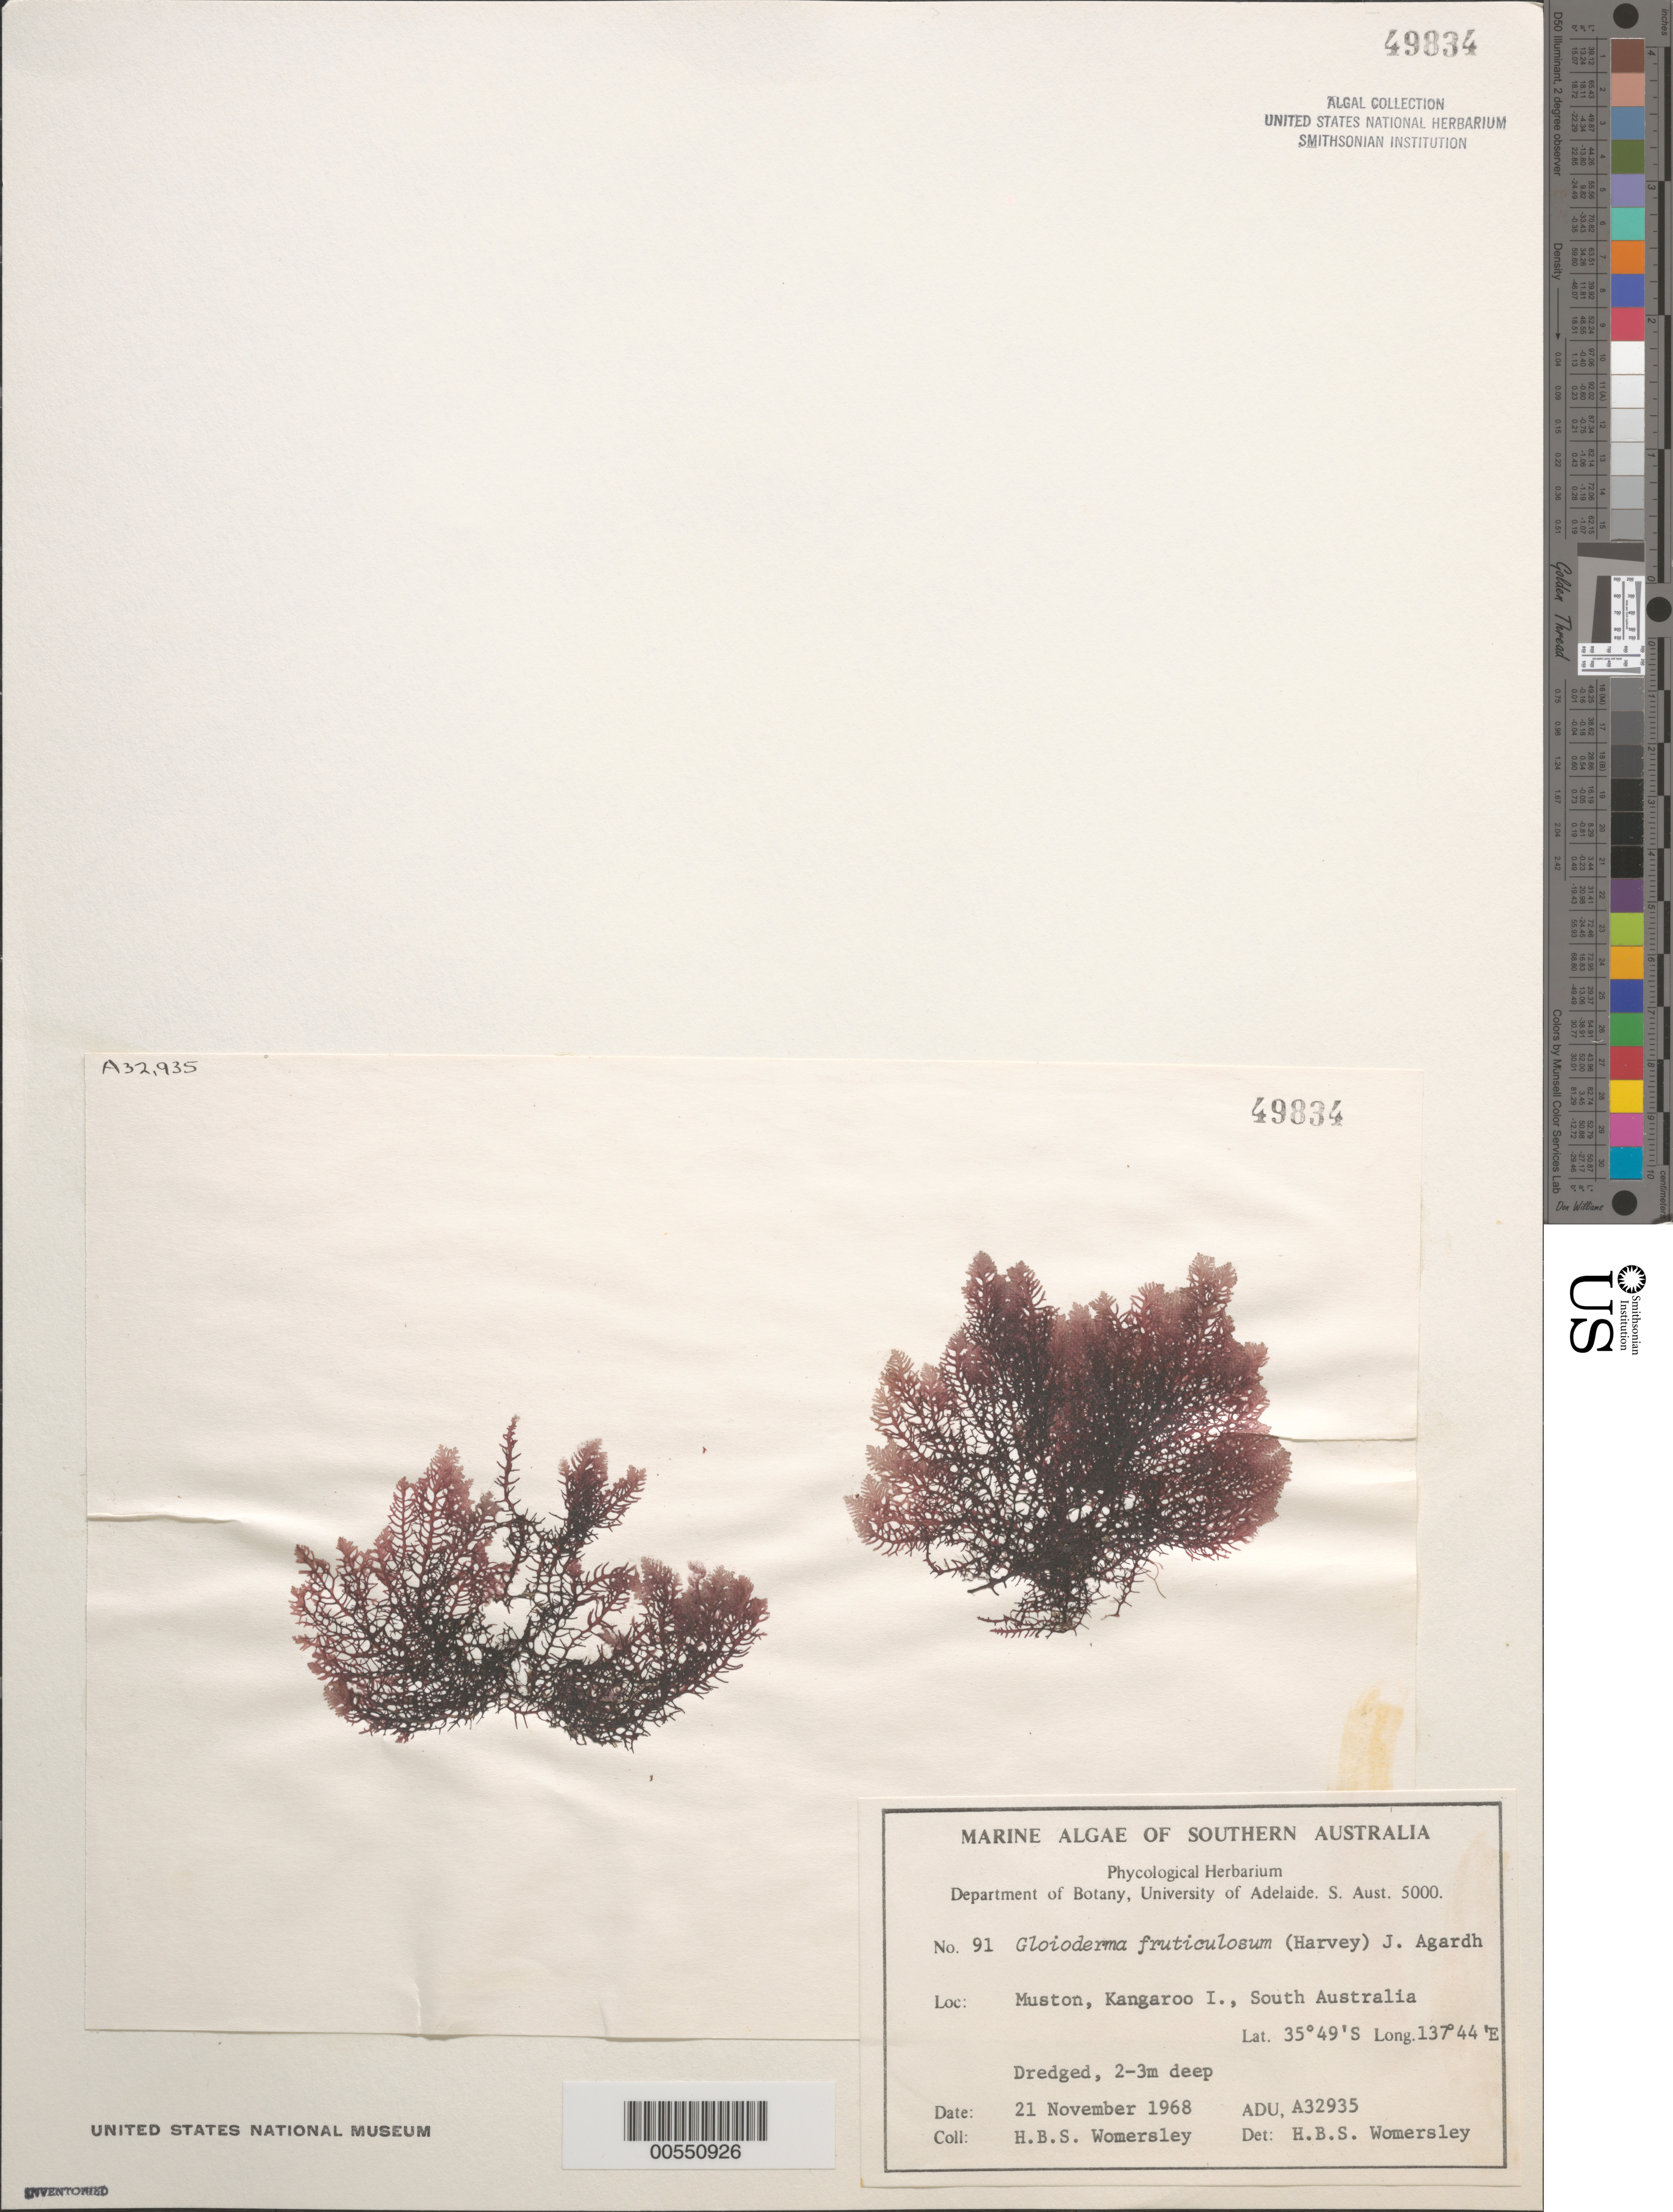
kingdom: Plantae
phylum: Rhodophyta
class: Florideophyceae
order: Rhodymeniales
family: Faucheaceae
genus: Gloiocladia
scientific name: Gloiocladia fruticulosa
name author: R.E. Norris & Harv.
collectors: H. B. S. Womersley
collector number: ADU A32935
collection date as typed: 21 Nov 1968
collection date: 1968-11-21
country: Australia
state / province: South Australia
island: Kangaroo Island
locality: Muston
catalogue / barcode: US 49834